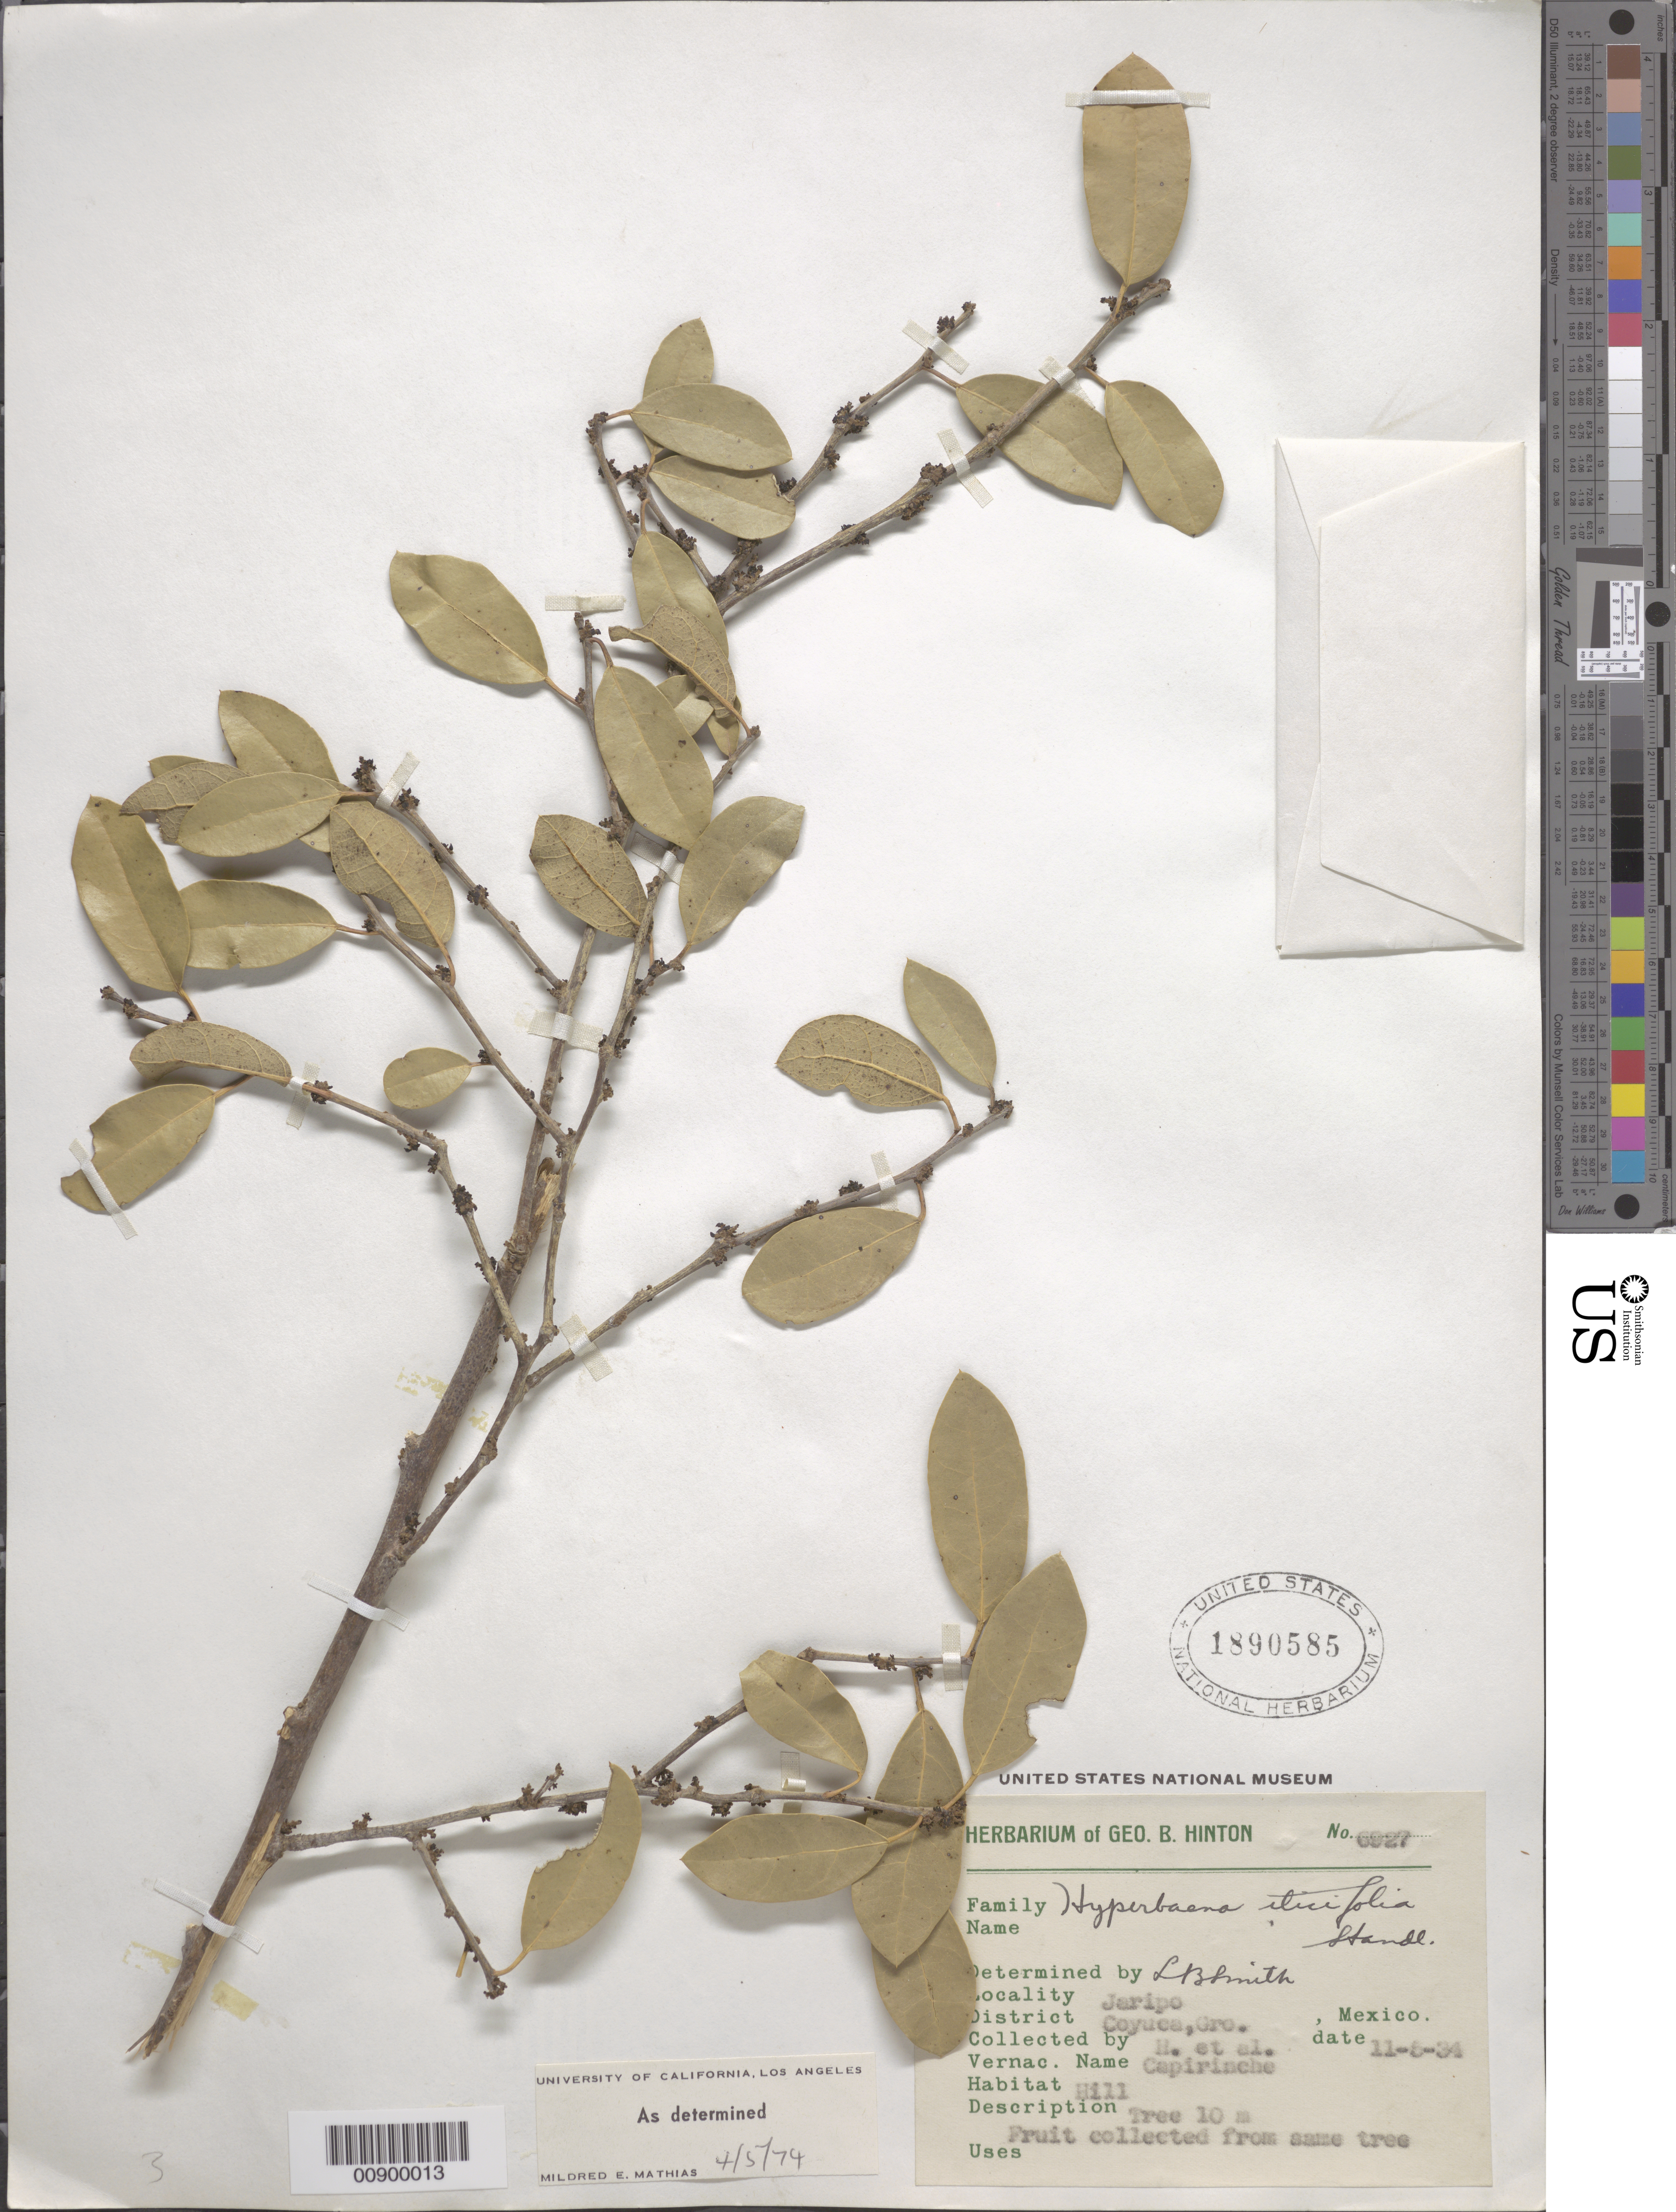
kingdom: Plantae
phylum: Tracheophyta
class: Magnoliopsida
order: Ranunculales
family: Menispermaceae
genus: Hyperbaena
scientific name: Hyperbaena ilicifolia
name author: Standl.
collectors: G. B. Hinton & et al.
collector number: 6927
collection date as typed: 05 Nov 1934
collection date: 1934-11-05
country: Mexico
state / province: Guerrero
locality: Jaripo: District Coyuca, Guerrero.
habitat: Hill.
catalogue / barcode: US 1890585